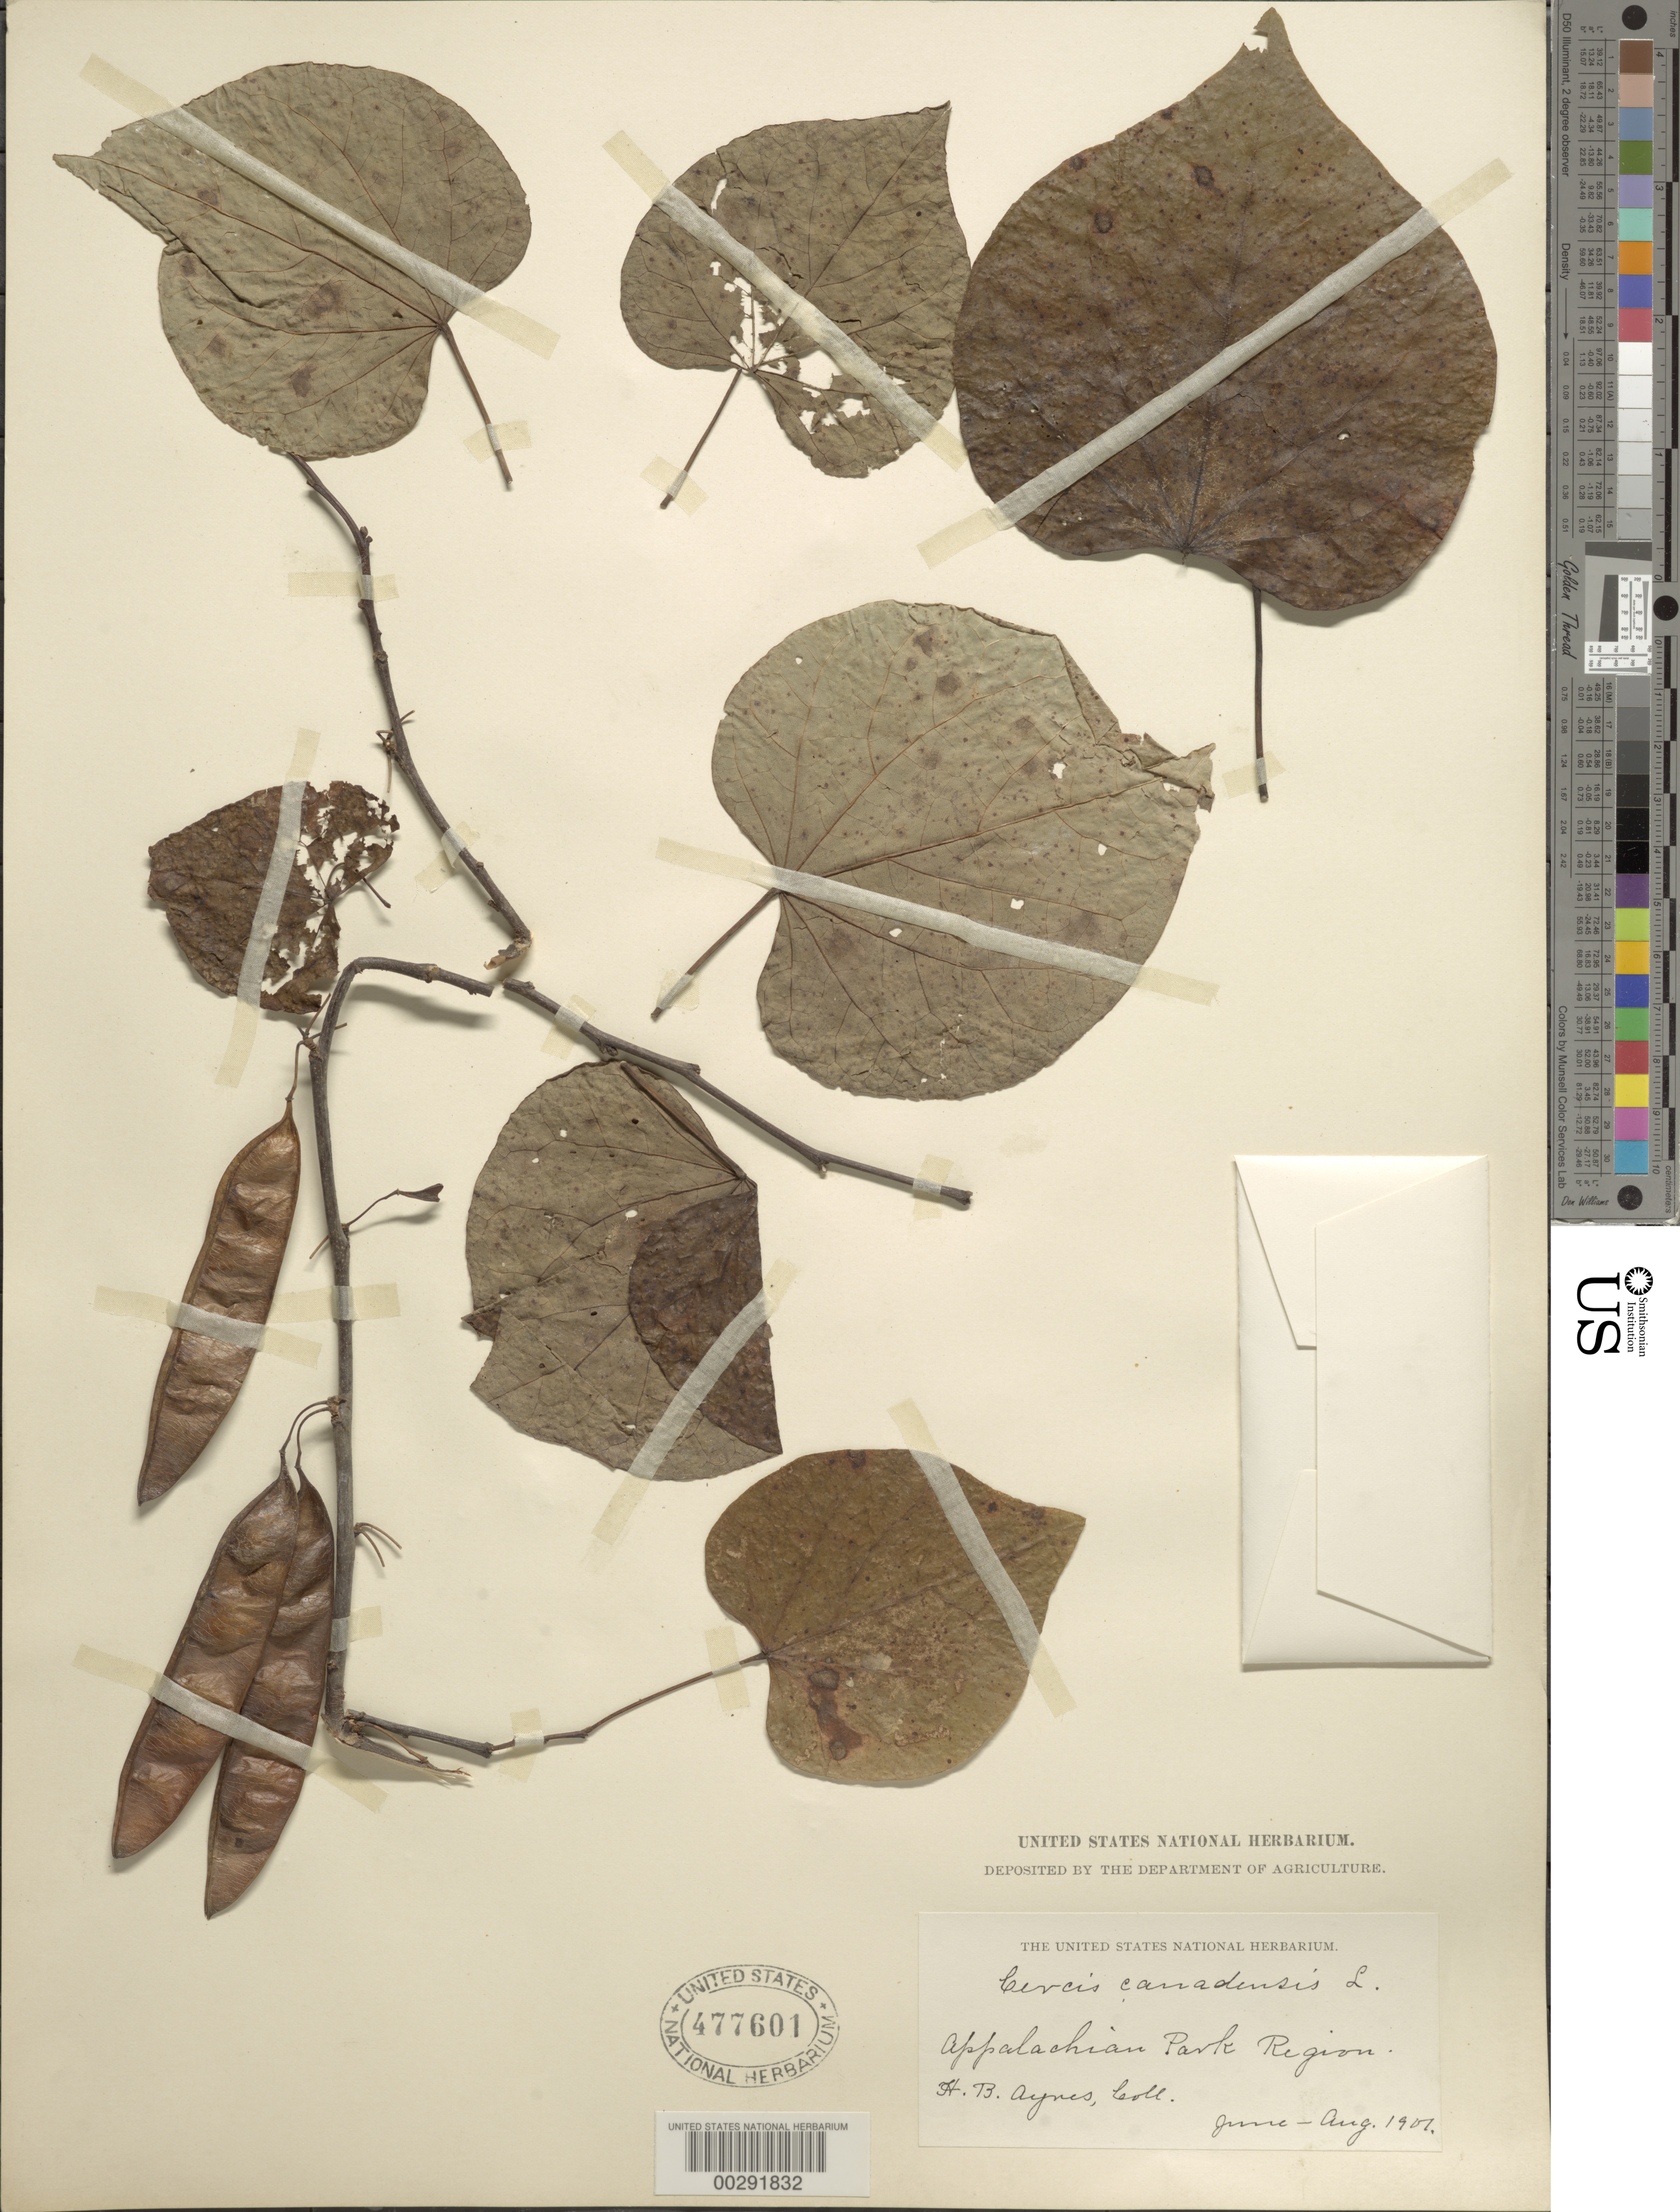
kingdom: Plantae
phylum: Tracheophyta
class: Magnoliopsida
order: Fabales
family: Fabaceae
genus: Cercis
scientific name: Cercis canadensis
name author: L.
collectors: H. Ayres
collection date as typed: Jun 1907 to -- Aug 1907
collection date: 1907-06/1907-08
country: United States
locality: Appalachian park region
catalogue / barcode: US 477601